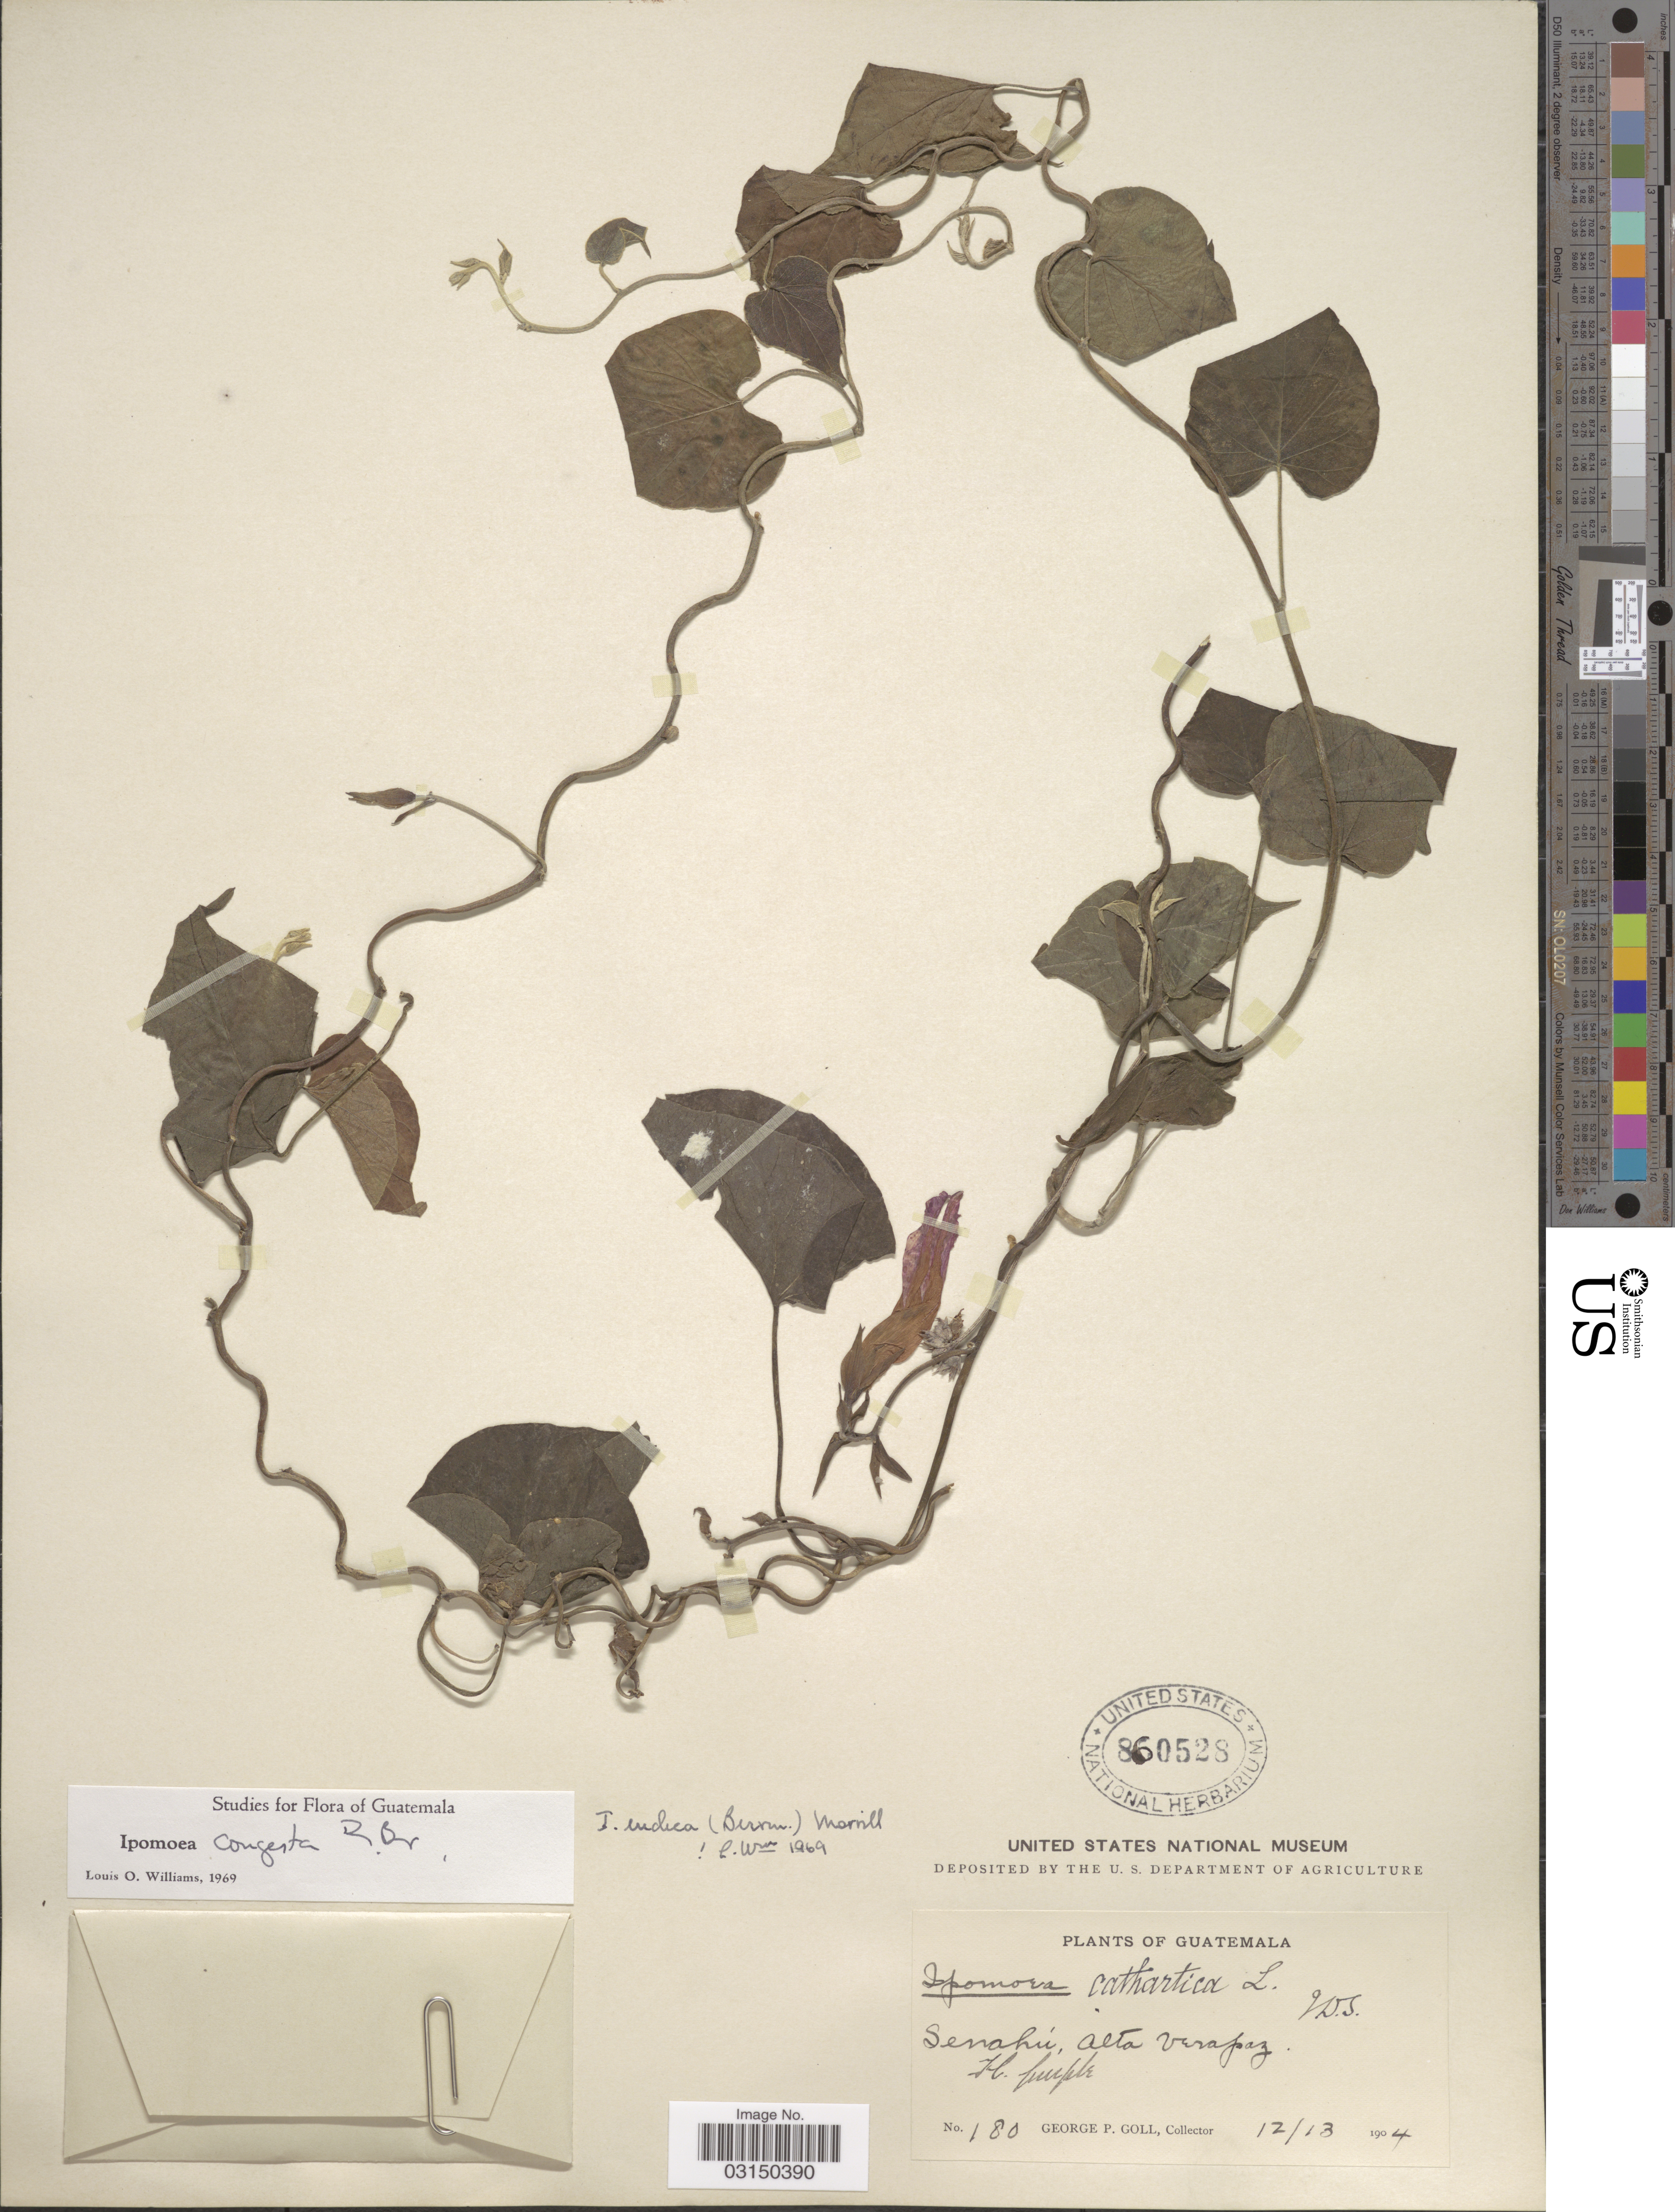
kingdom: Plantae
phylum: Tracheophyta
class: Magnoliopsida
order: Solanales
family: Convolvulaceae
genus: Ipomoea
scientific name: Ipomoea indica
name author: (Burm.) Merr.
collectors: G. P. Goll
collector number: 180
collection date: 1904-12-13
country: Guatemala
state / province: Alta Verapaz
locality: Senahú, Alta Verapaz.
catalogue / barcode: US 860528